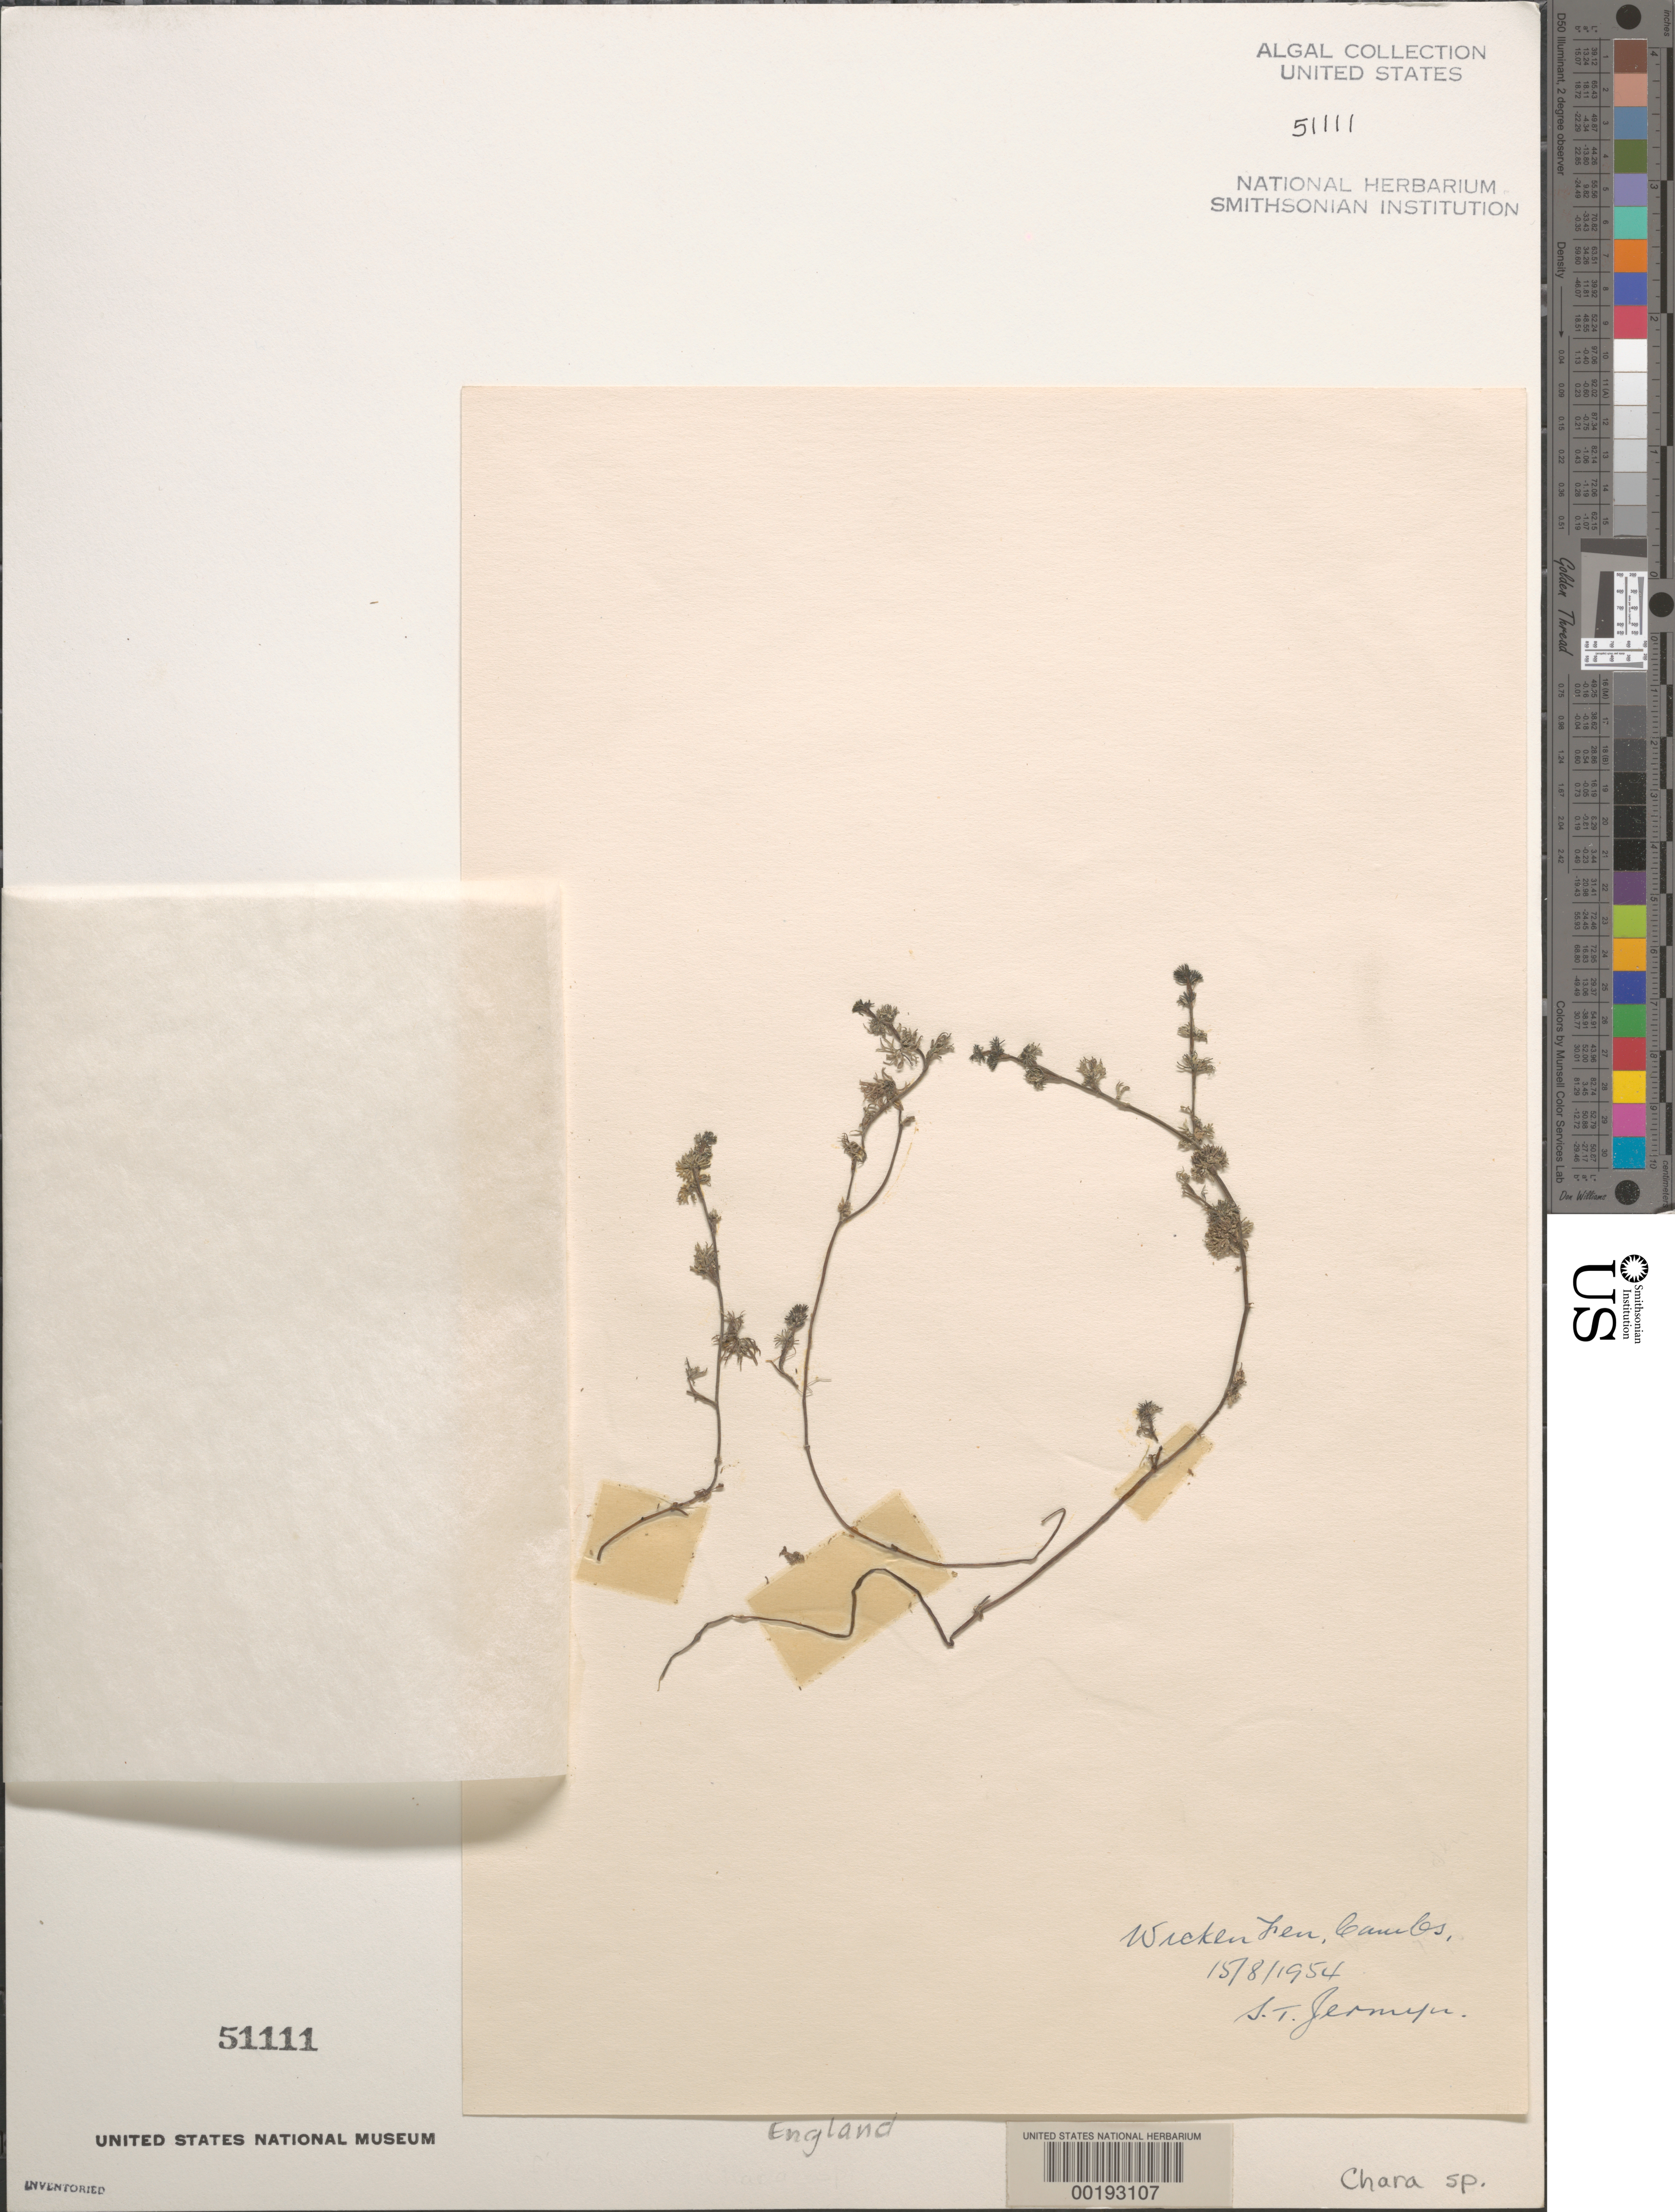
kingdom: Plantae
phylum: Charophyta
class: Charophyceae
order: Charales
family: Characeae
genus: Chara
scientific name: Chara sp.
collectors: S. Jermyn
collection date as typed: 15 Aug 1954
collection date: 1954-08-15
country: United Kingdom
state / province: England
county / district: Cambridgeshire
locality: Wicken Fen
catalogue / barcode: US 51111